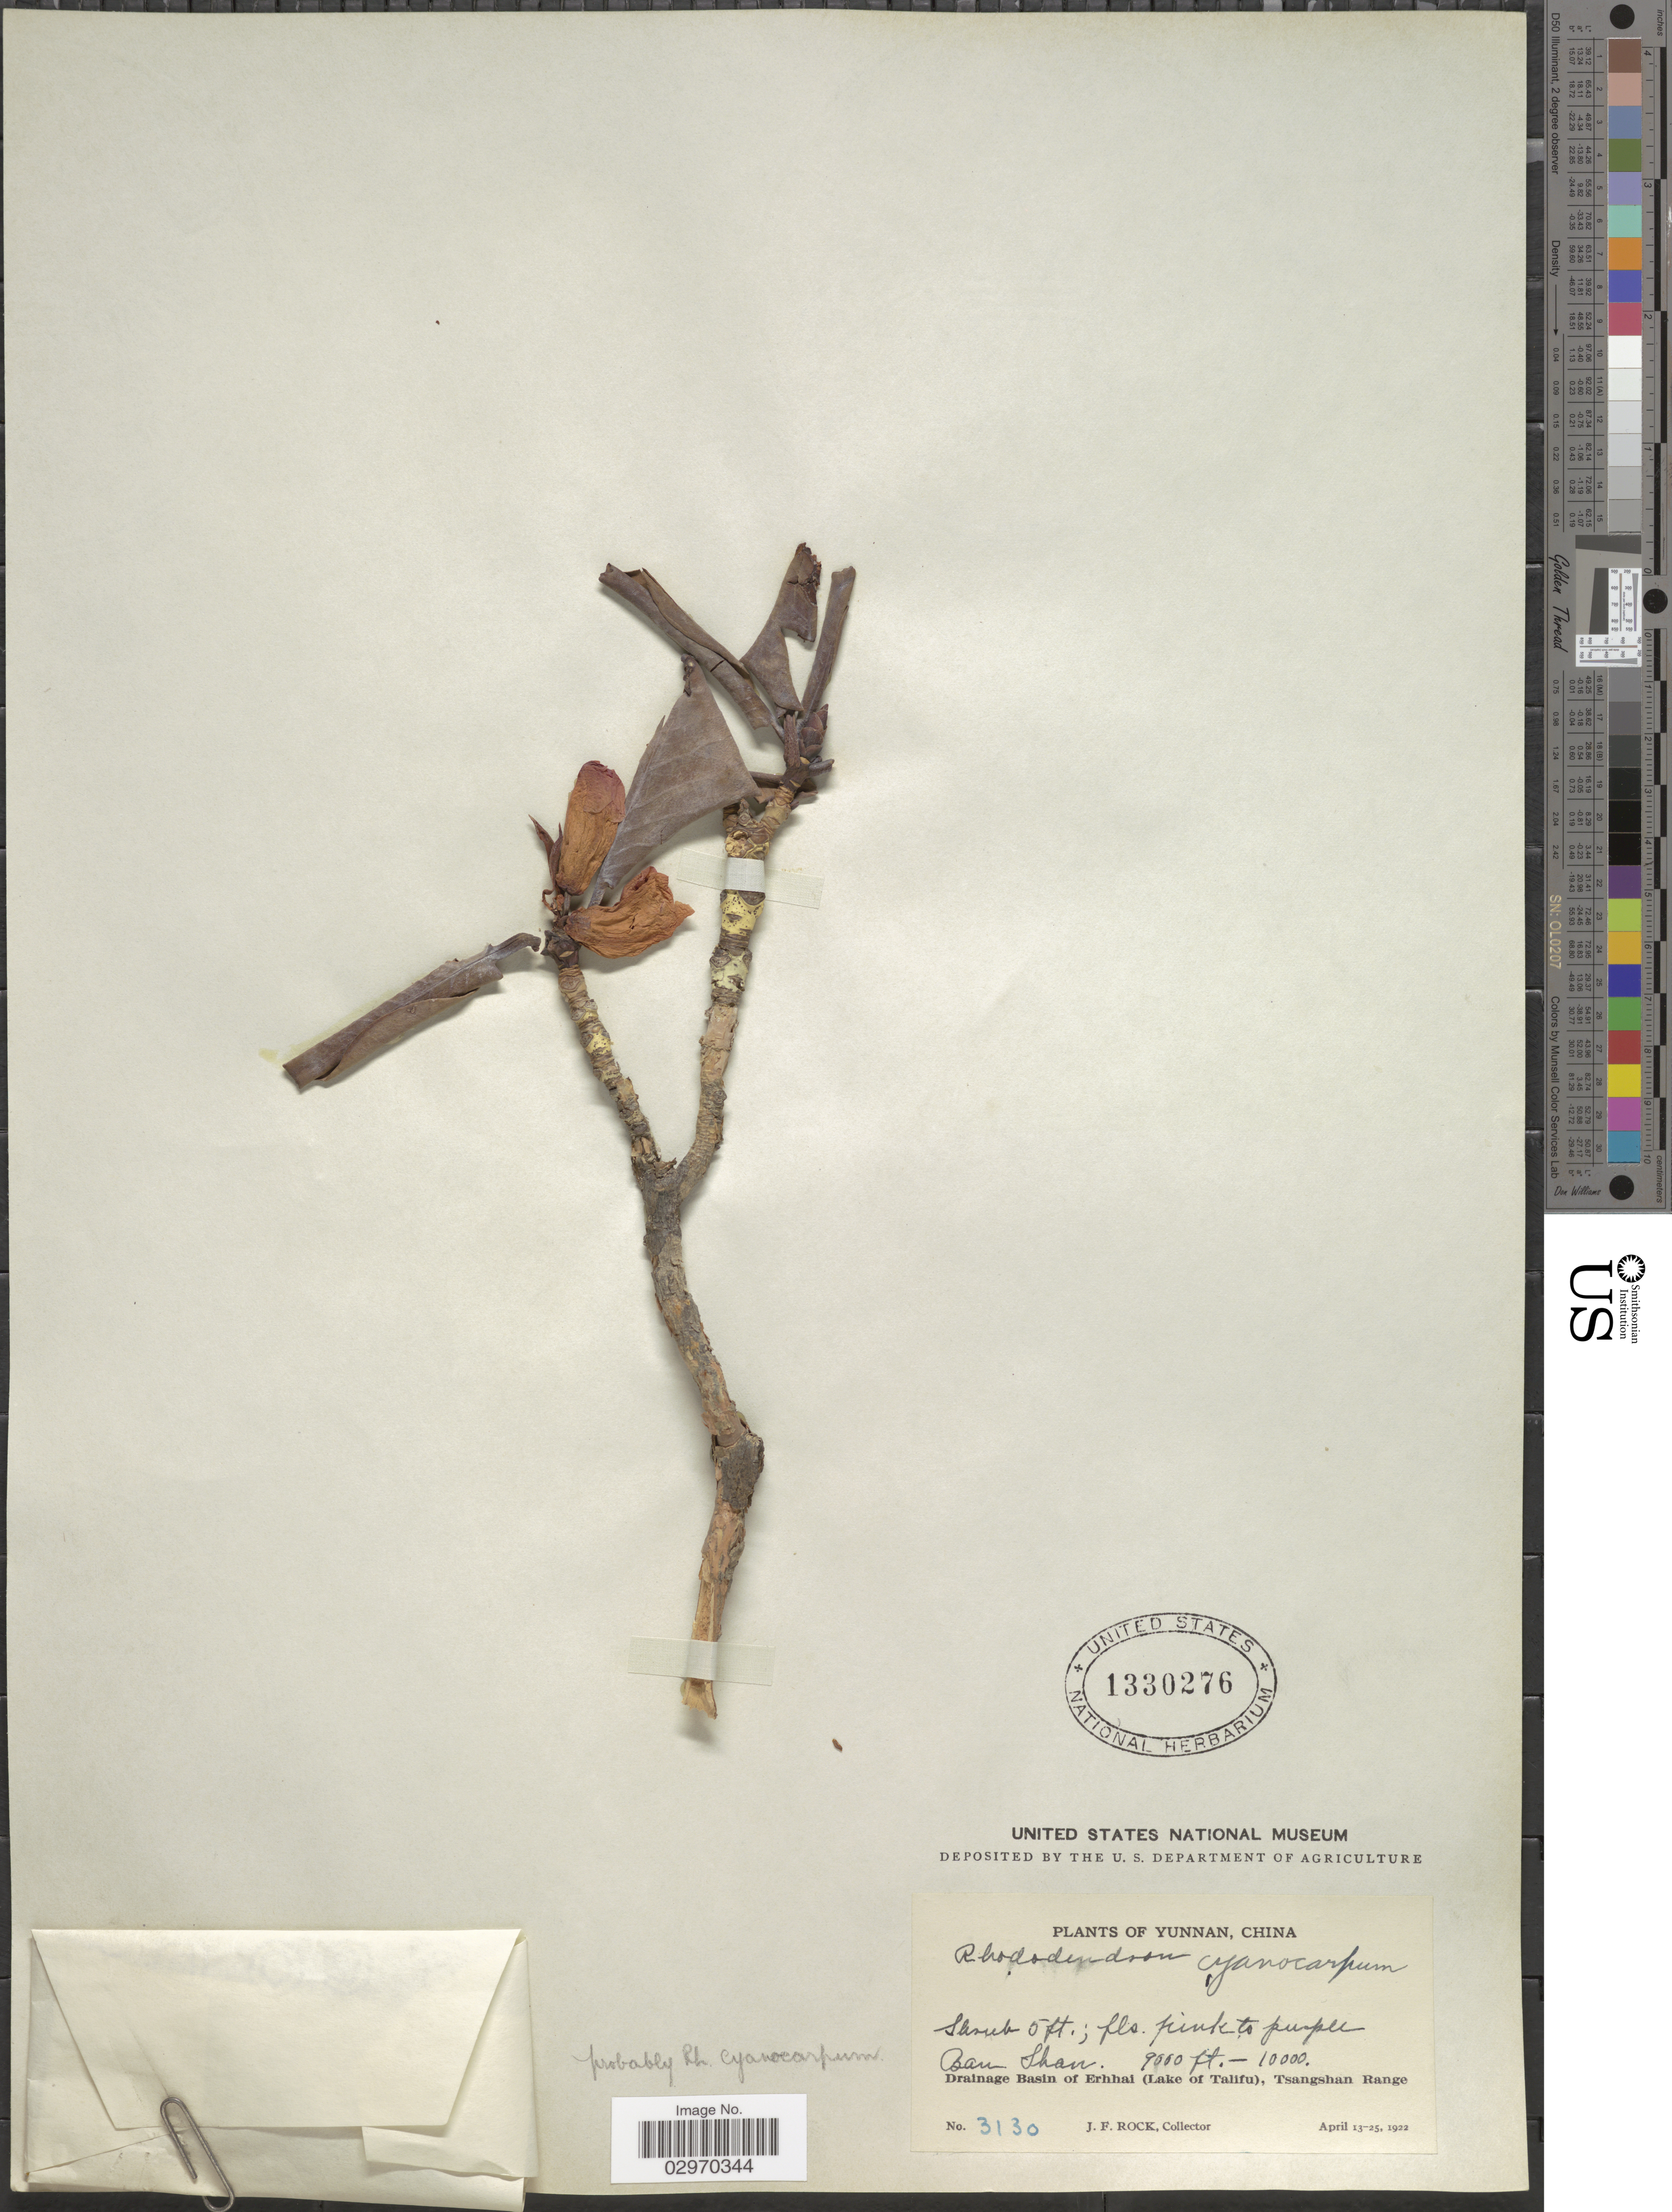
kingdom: Plantae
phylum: Tracheophyta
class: Magnoliopsida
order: Ericales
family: Ericaceae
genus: Rhododendron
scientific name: Rhododendron cyanocarpum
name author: (Franch.) Franch. ex W.W. Sm.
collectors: J. Rock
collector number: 3130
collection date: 1922-04-13/1922-04-25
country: China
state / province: Yunnan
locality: Ban Shan, Drainage Basin of Erhhai (Lake of Talifu), Tsangshan Range.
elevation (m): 2743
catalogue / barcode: US 1330276